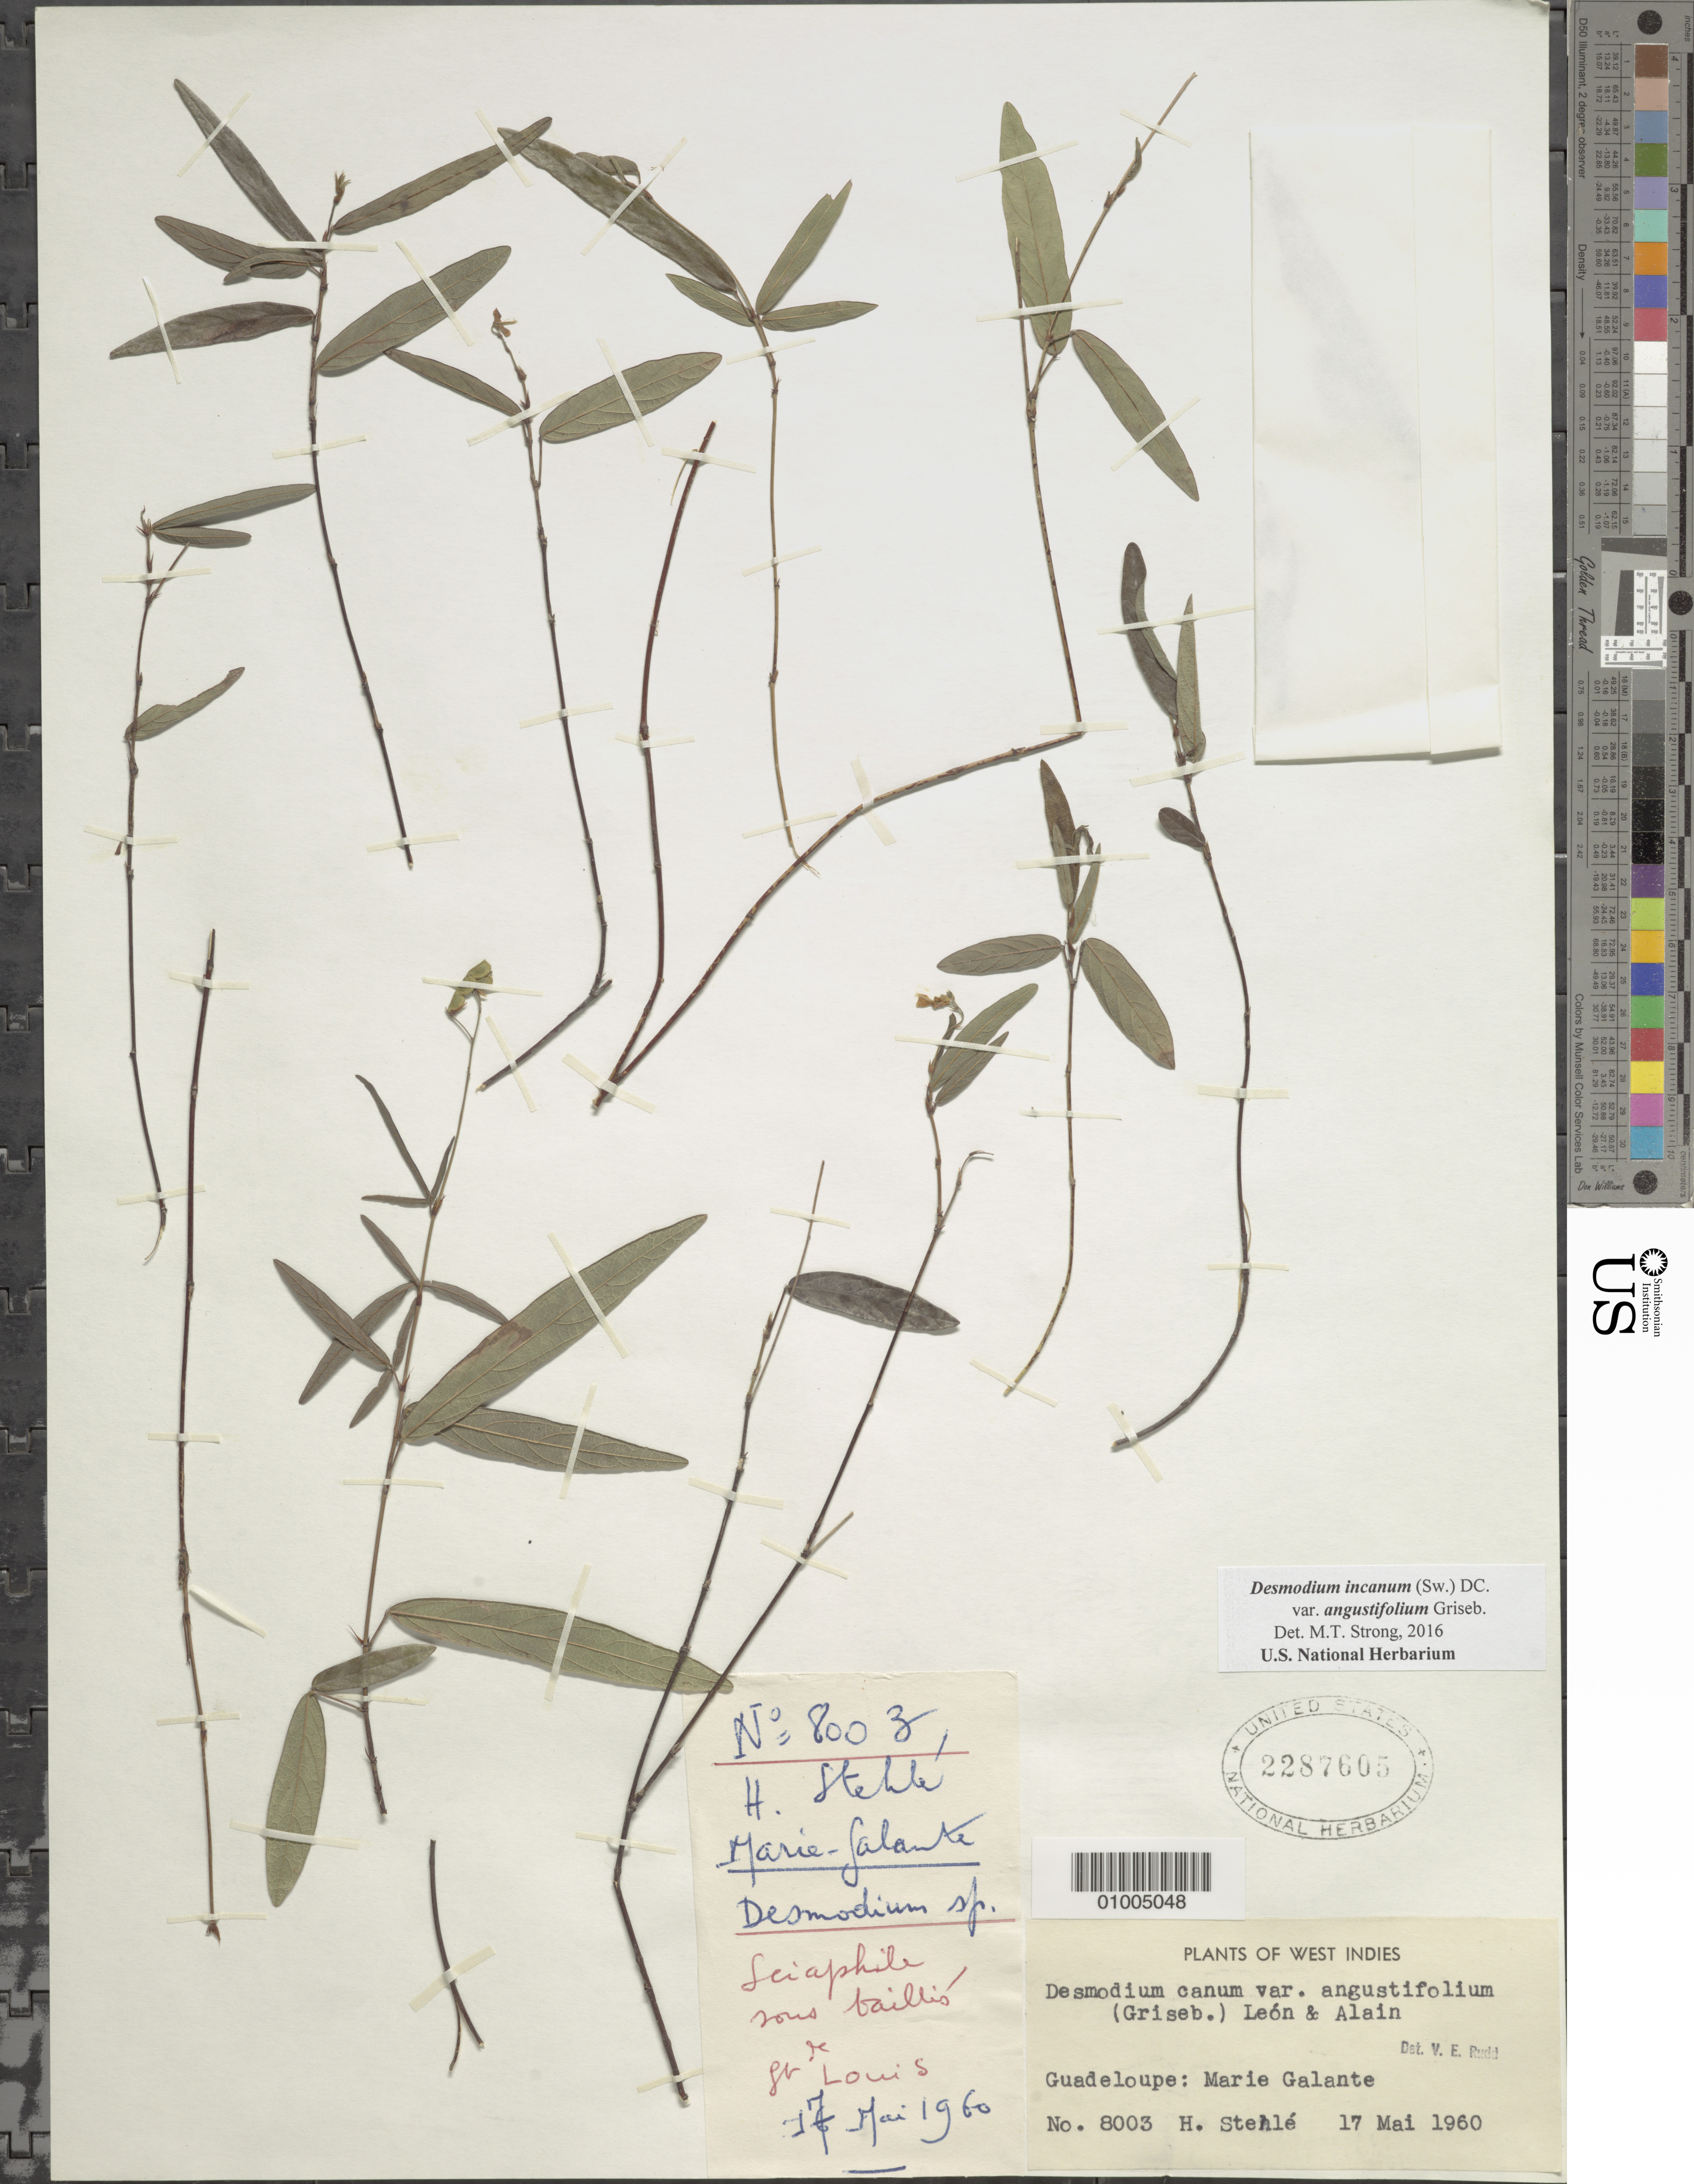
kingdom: Plantae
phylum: Tracheophyta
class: Magnoliopsida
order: Fabales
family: Fabaceae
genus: Desmodium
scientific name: Desmodium incanum var. angustifolium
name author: (Kunth) Griseb.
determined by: Strong, Mark T., (BOT), Smithsonian Institution - National Museum of Natural History (UNITED STATES)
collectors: H. Stehlé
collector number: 8003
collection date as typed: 17 May 1960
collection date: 1960-05-17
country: Guadeloupe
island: Marie Galante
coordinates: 0 N, 0 E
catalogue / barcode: US 2287605